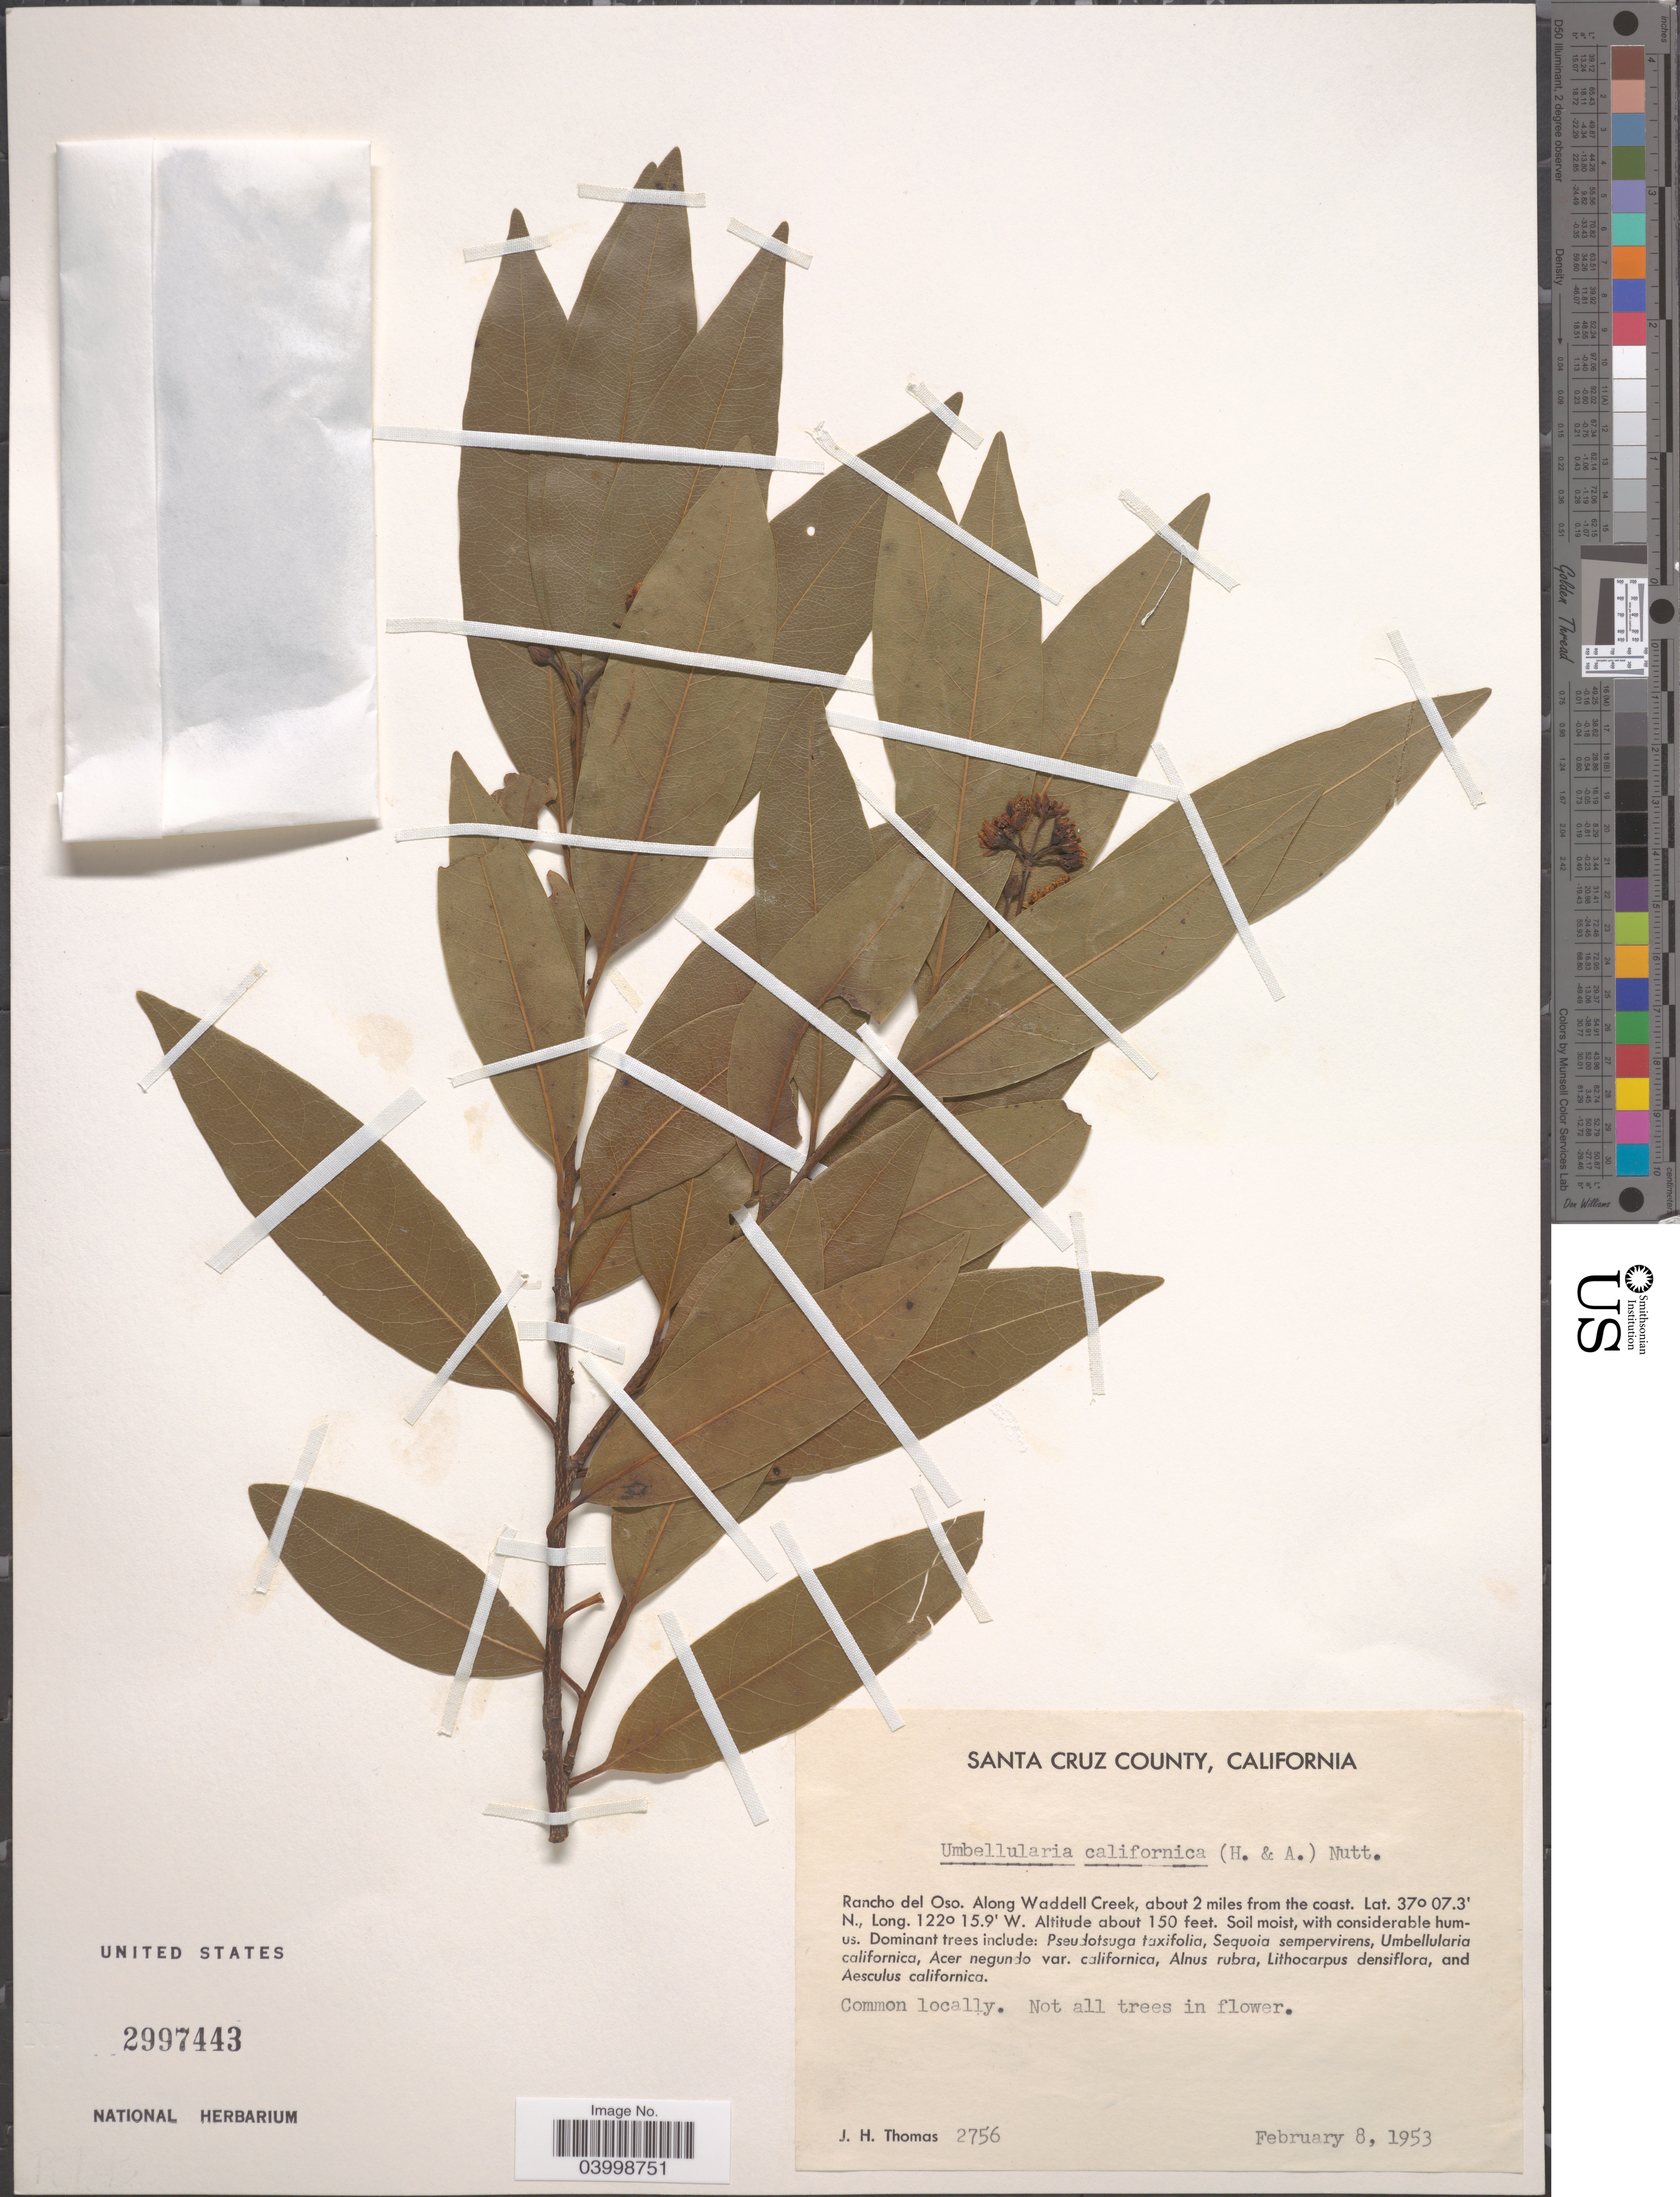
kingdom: Plantae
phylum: Tracheophyta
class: Magnoliopsida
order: Laurales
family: Lauraceae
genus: Umbellularia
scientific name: Umbellularia californica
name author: (Hook. & Arn.) Nutt.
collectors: J. H. Thomas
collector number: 2756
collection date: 1953-02-08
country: United States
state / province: California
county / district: Santa Cruz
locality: Santa Cruz County. Rancho del Oso. Along Waddell Creek, about 2 miles from the coast.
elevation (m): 46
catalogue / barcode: US 2997443